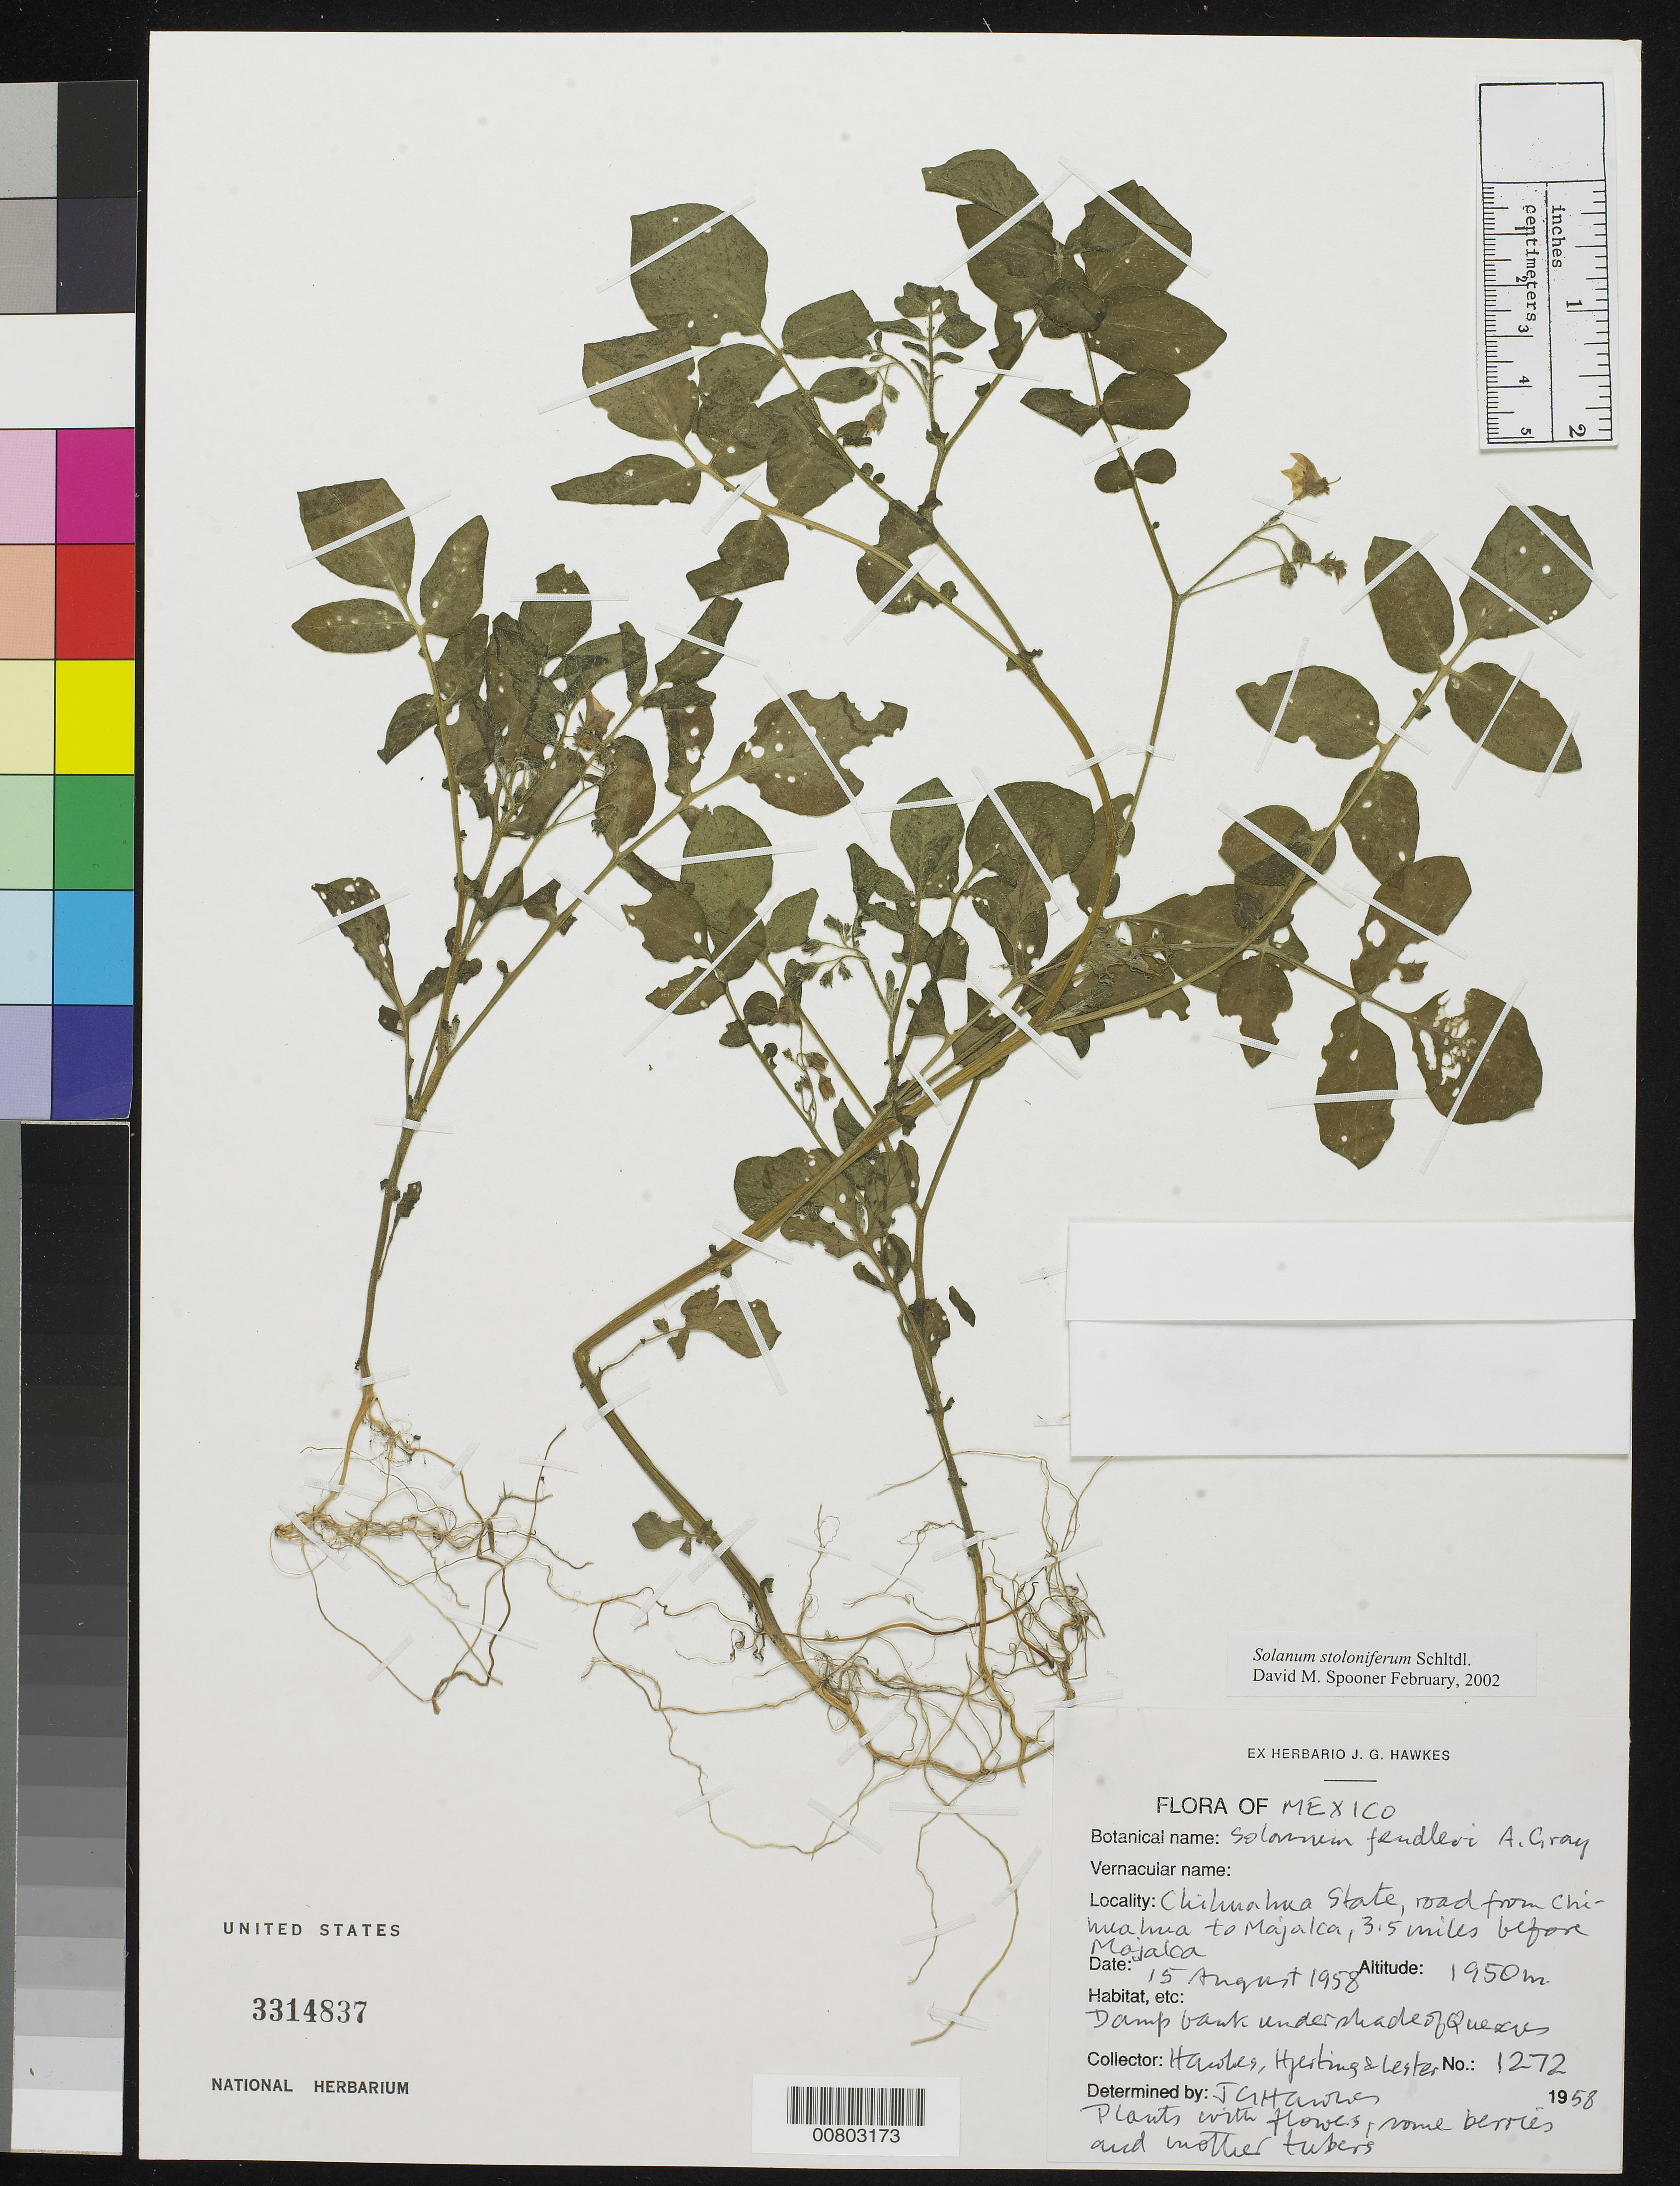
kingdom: Plantae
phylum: Tracheophyta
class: Magnoliopsida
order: Solanales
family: Solanaceae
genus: Solanum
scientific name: Solanum stoloniferum subsp. stoloniferum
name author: Schltdl.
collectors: J. G. Hawkes, J. P. Hjerting & R. Lester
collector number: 1272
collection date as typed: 15 Aug 1958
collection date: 1958-08-15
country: Mexico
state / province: Chihuahua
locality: Road from Chihuahua to Majalca, 3.5. miles before Majalca.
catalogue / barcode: US 3314837